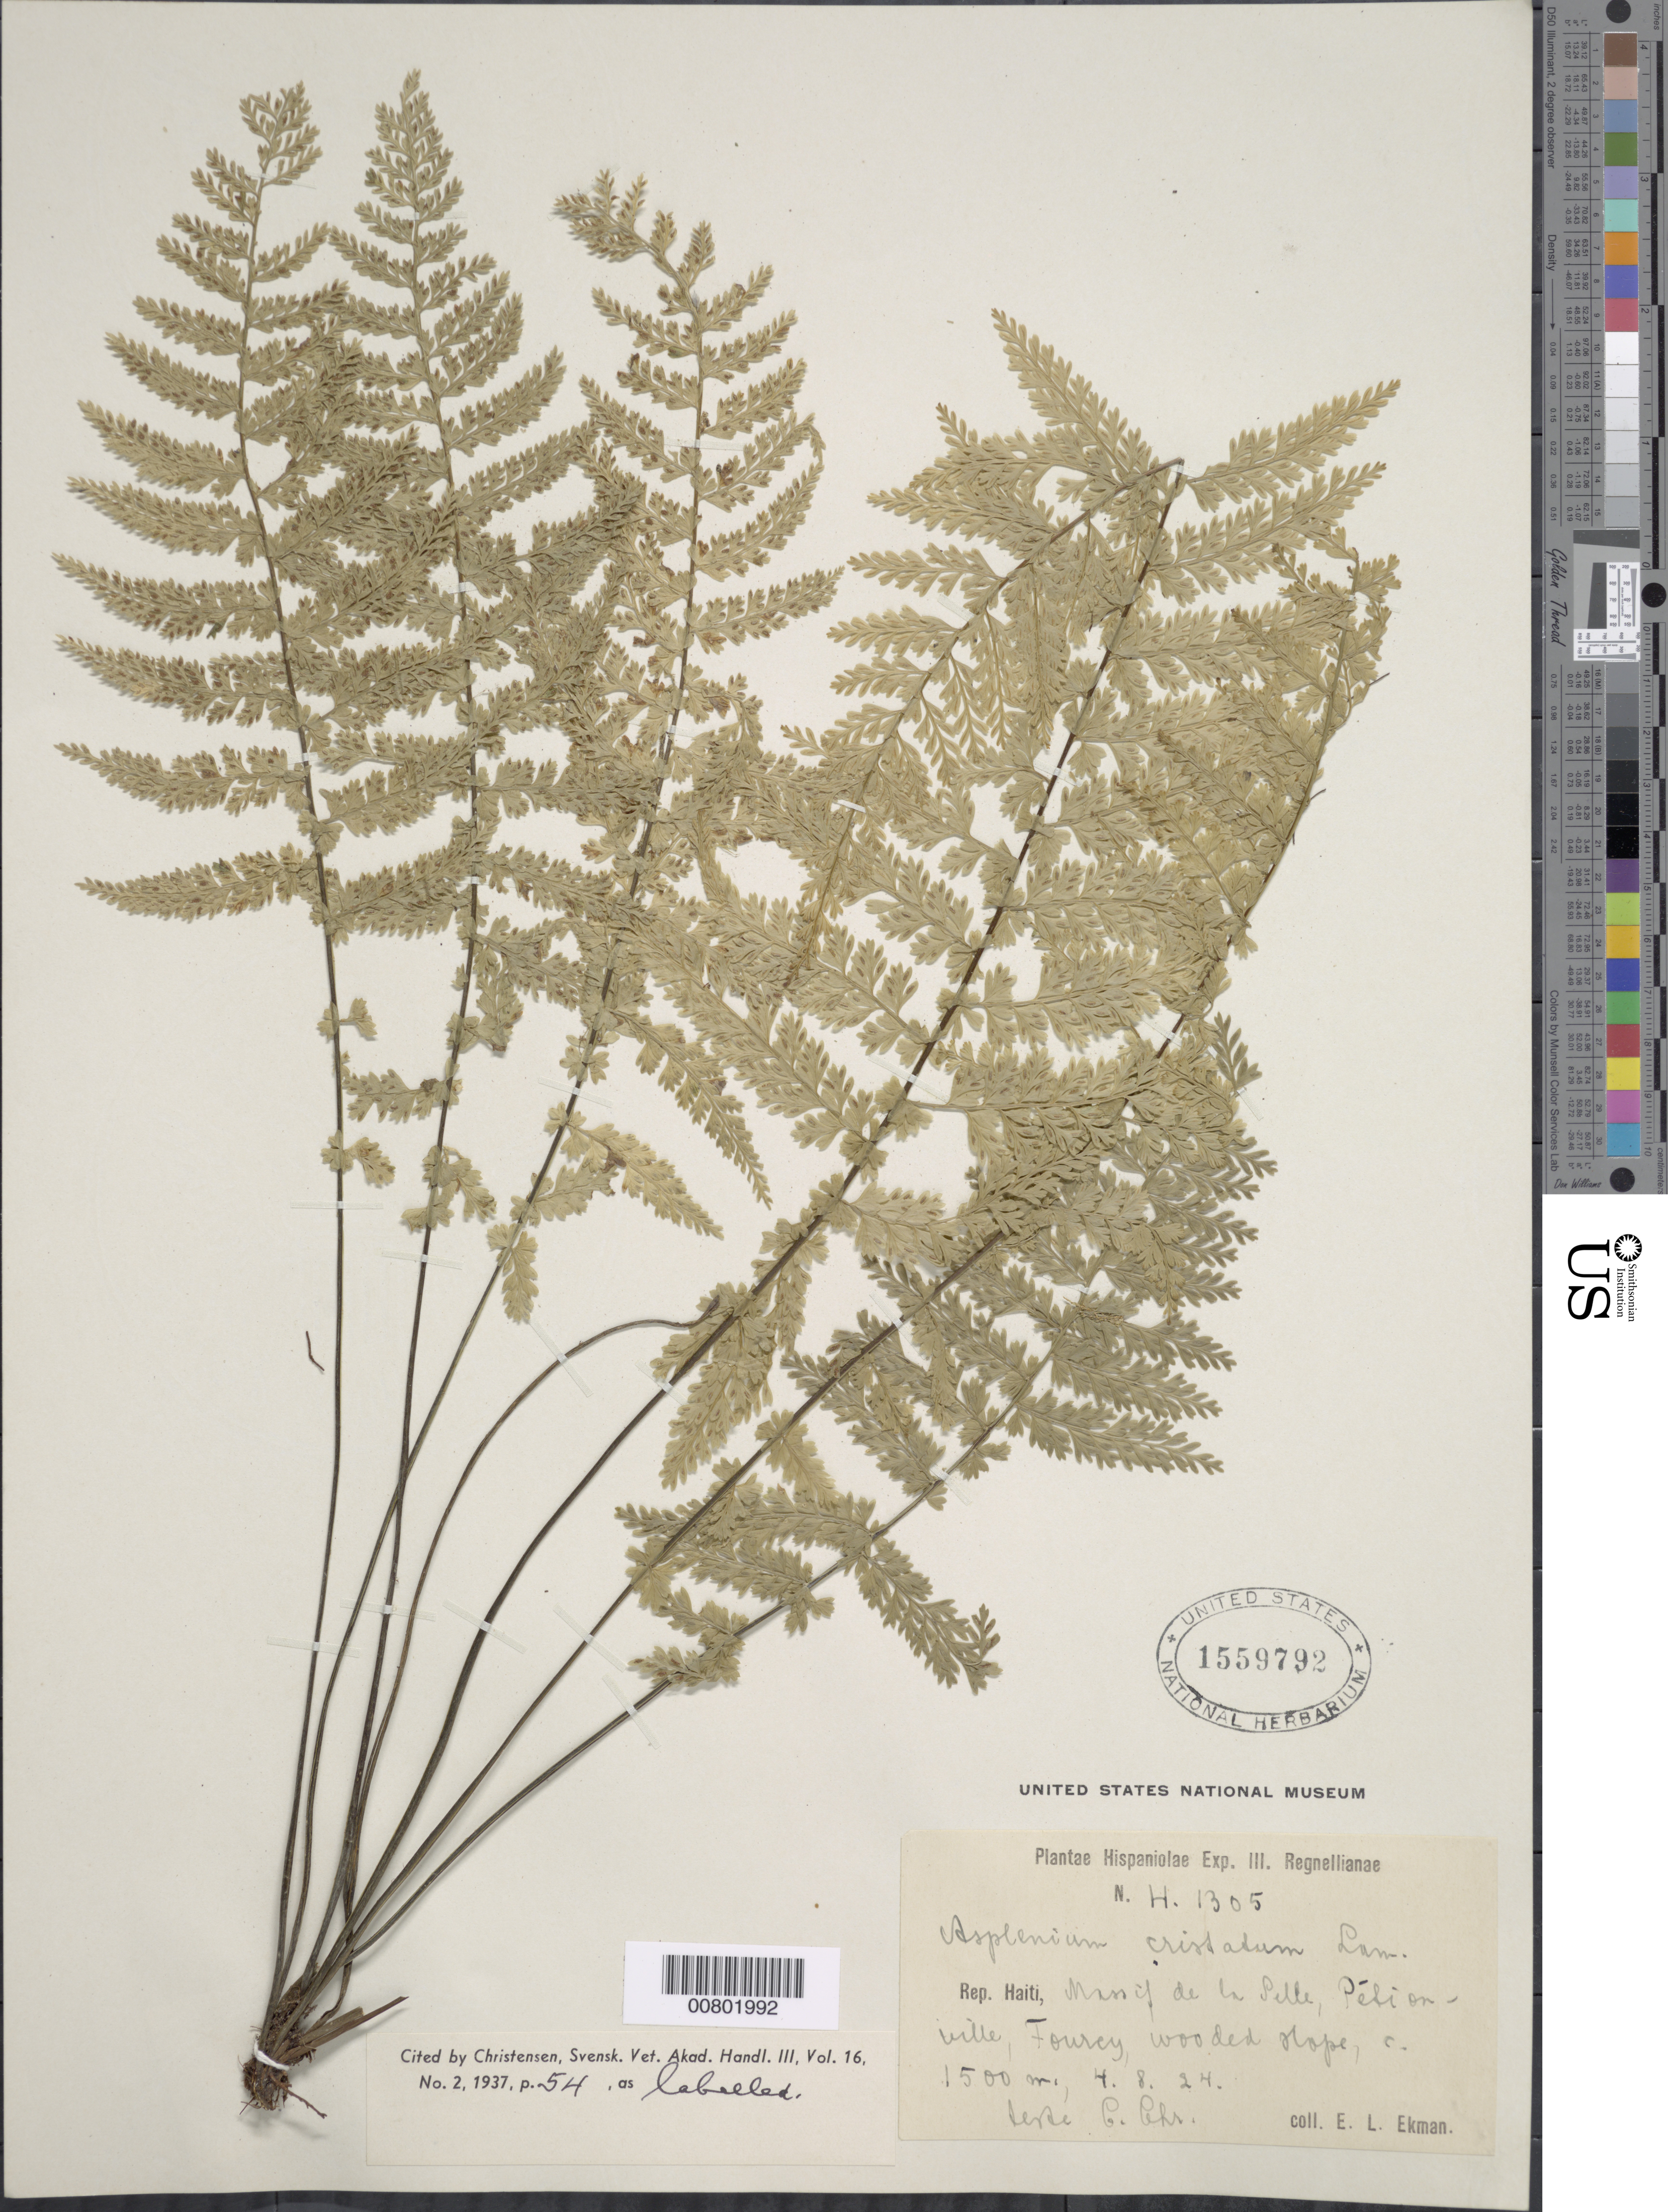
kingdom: Plantae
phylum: Tracheophyta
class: Polypodiopsida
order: Polypodiales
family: Aspleniaceae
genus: Asplenium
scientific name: Asplenium cristatum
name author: Lam.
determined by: Christensen, C. F. A.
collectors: E. L. Ekman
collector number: H 1305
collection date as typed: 04 Aug 1924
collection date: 1924-08-04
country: Haiti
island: Hispaniola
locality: Massif de la Selle, Pétionville, Fourcy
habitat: Wooded slope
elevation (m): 1500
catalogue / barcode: US 1559792